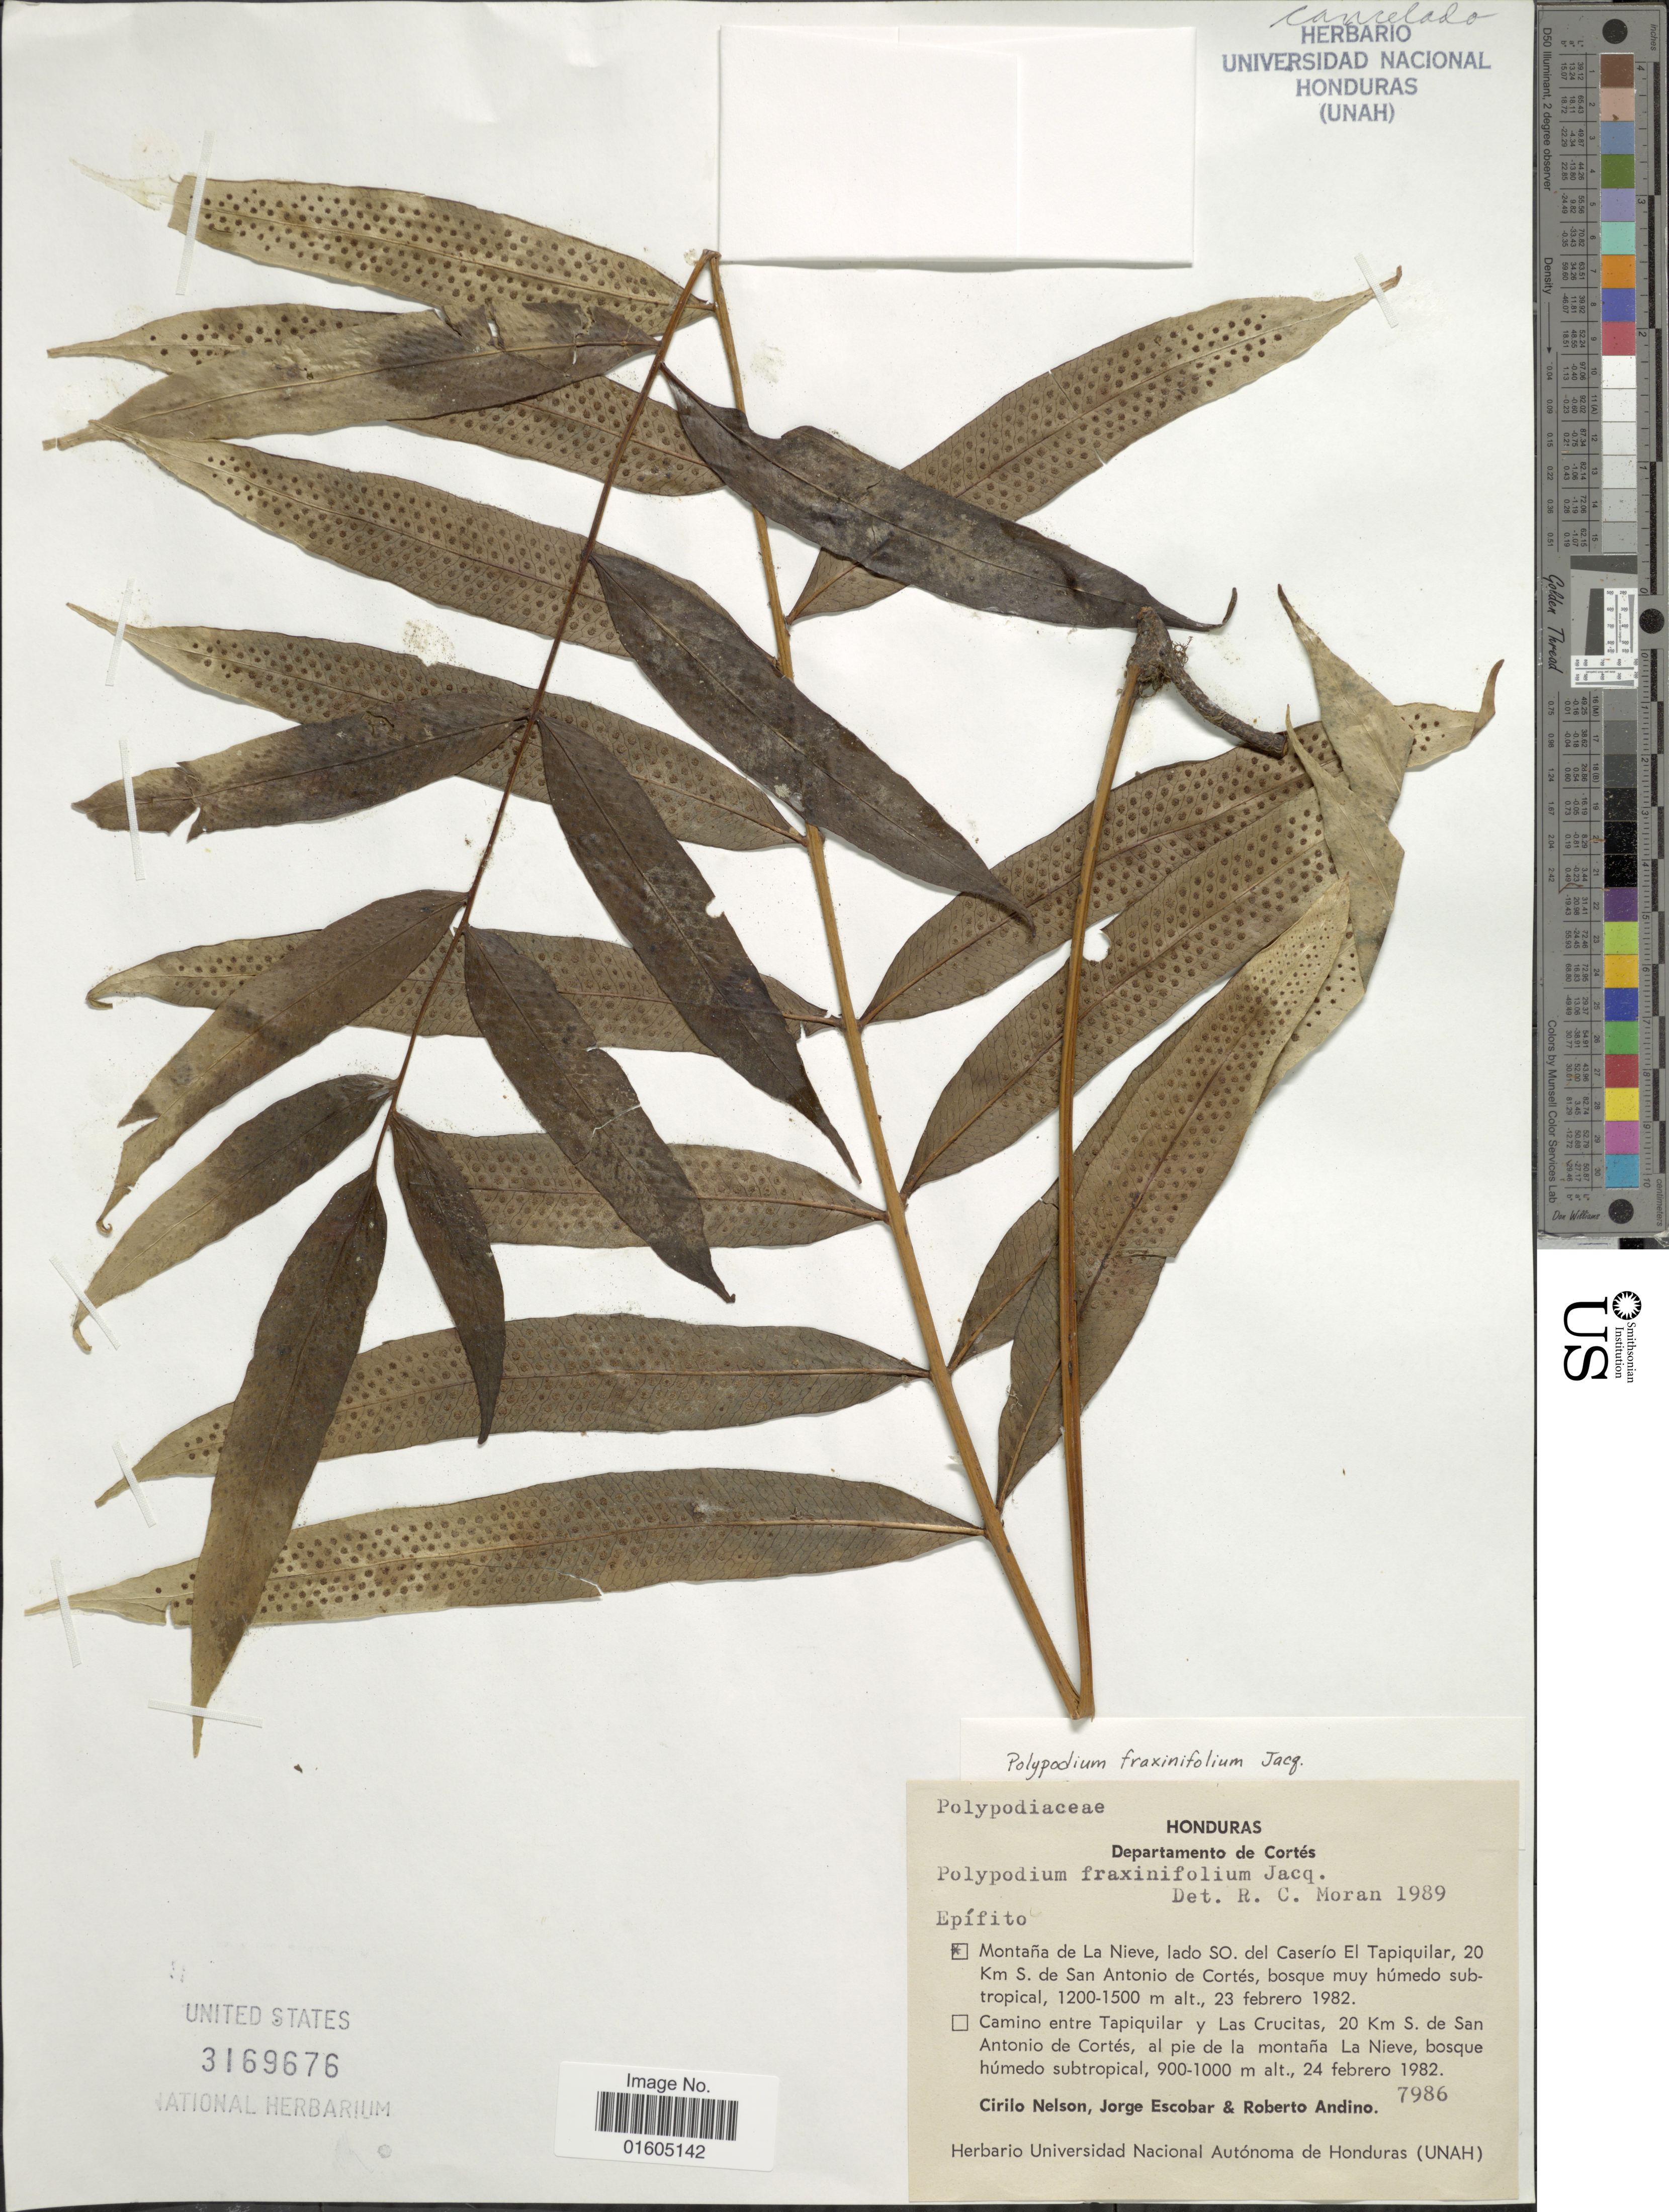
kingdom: Plantae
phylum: Tracheophyta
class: Polypodiopsida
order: Polypodiales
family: Polypodiaceae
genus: Serpocaulon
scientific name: Serpocaulon fraxinifolium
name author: (Jacq.) A.R. Sm.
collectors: C. H. Nelson, J. Escobar & R. Andino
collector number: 7986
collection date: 1982-02-23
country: Honduras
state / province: Cortés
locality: Honduras. Departamento de Cortes. Montañ de La Nieve, lado SO. del Casderio El Tapiquilar, 20 Km S. de San Antonio de Cortes, bosque muy humedo subtropical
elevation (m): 1200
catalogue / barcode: US 3169676